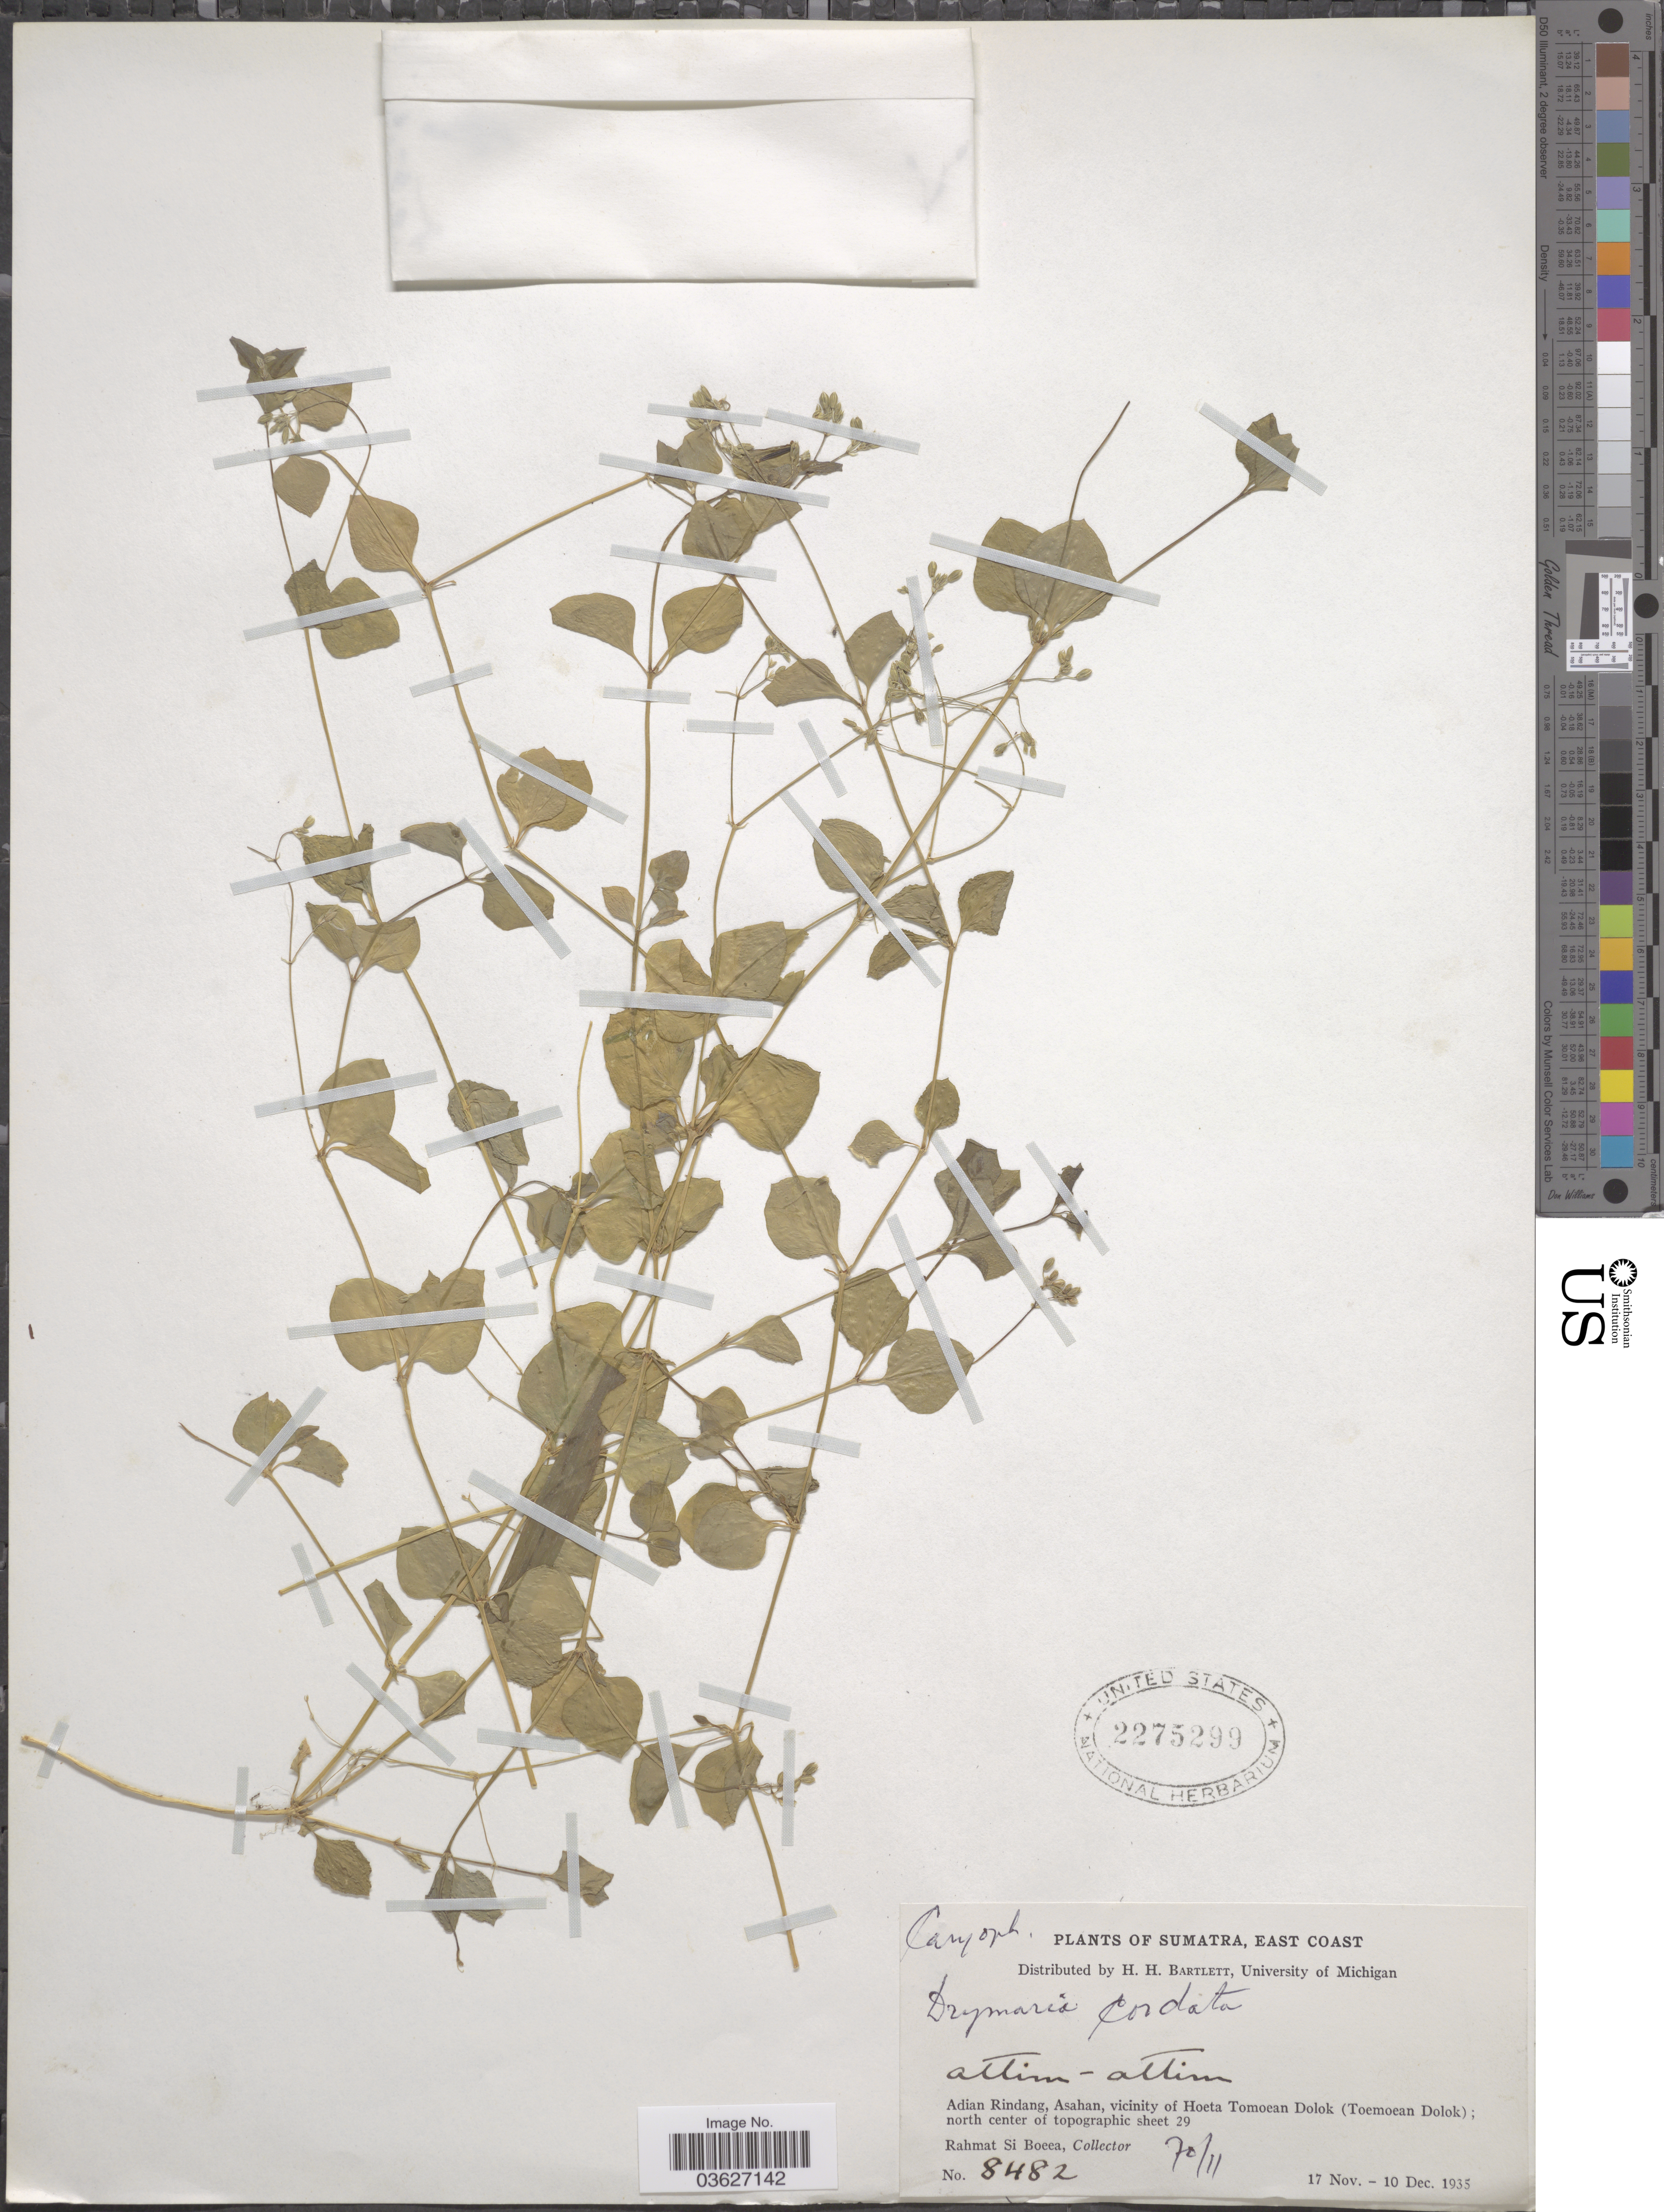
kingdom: Plantae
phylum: Tracheophyta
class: Magnoliopsida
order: Caryophyllales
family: Caryophyllaceae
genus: Drymaria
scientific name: Drymaria cordata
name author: (L.) Willd. ex Schult.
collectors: Rahmat Si Boeea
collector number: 8482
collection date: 1935-11-17/1935-12-10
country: Indonesia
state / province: Sumatra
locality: East Coast. Adian Rindang, Asahan, vicinity of Hoeta Tomoean Dolok (Toemoean Dolok); north center of topographic sheet 29.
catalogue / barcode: US 2275299